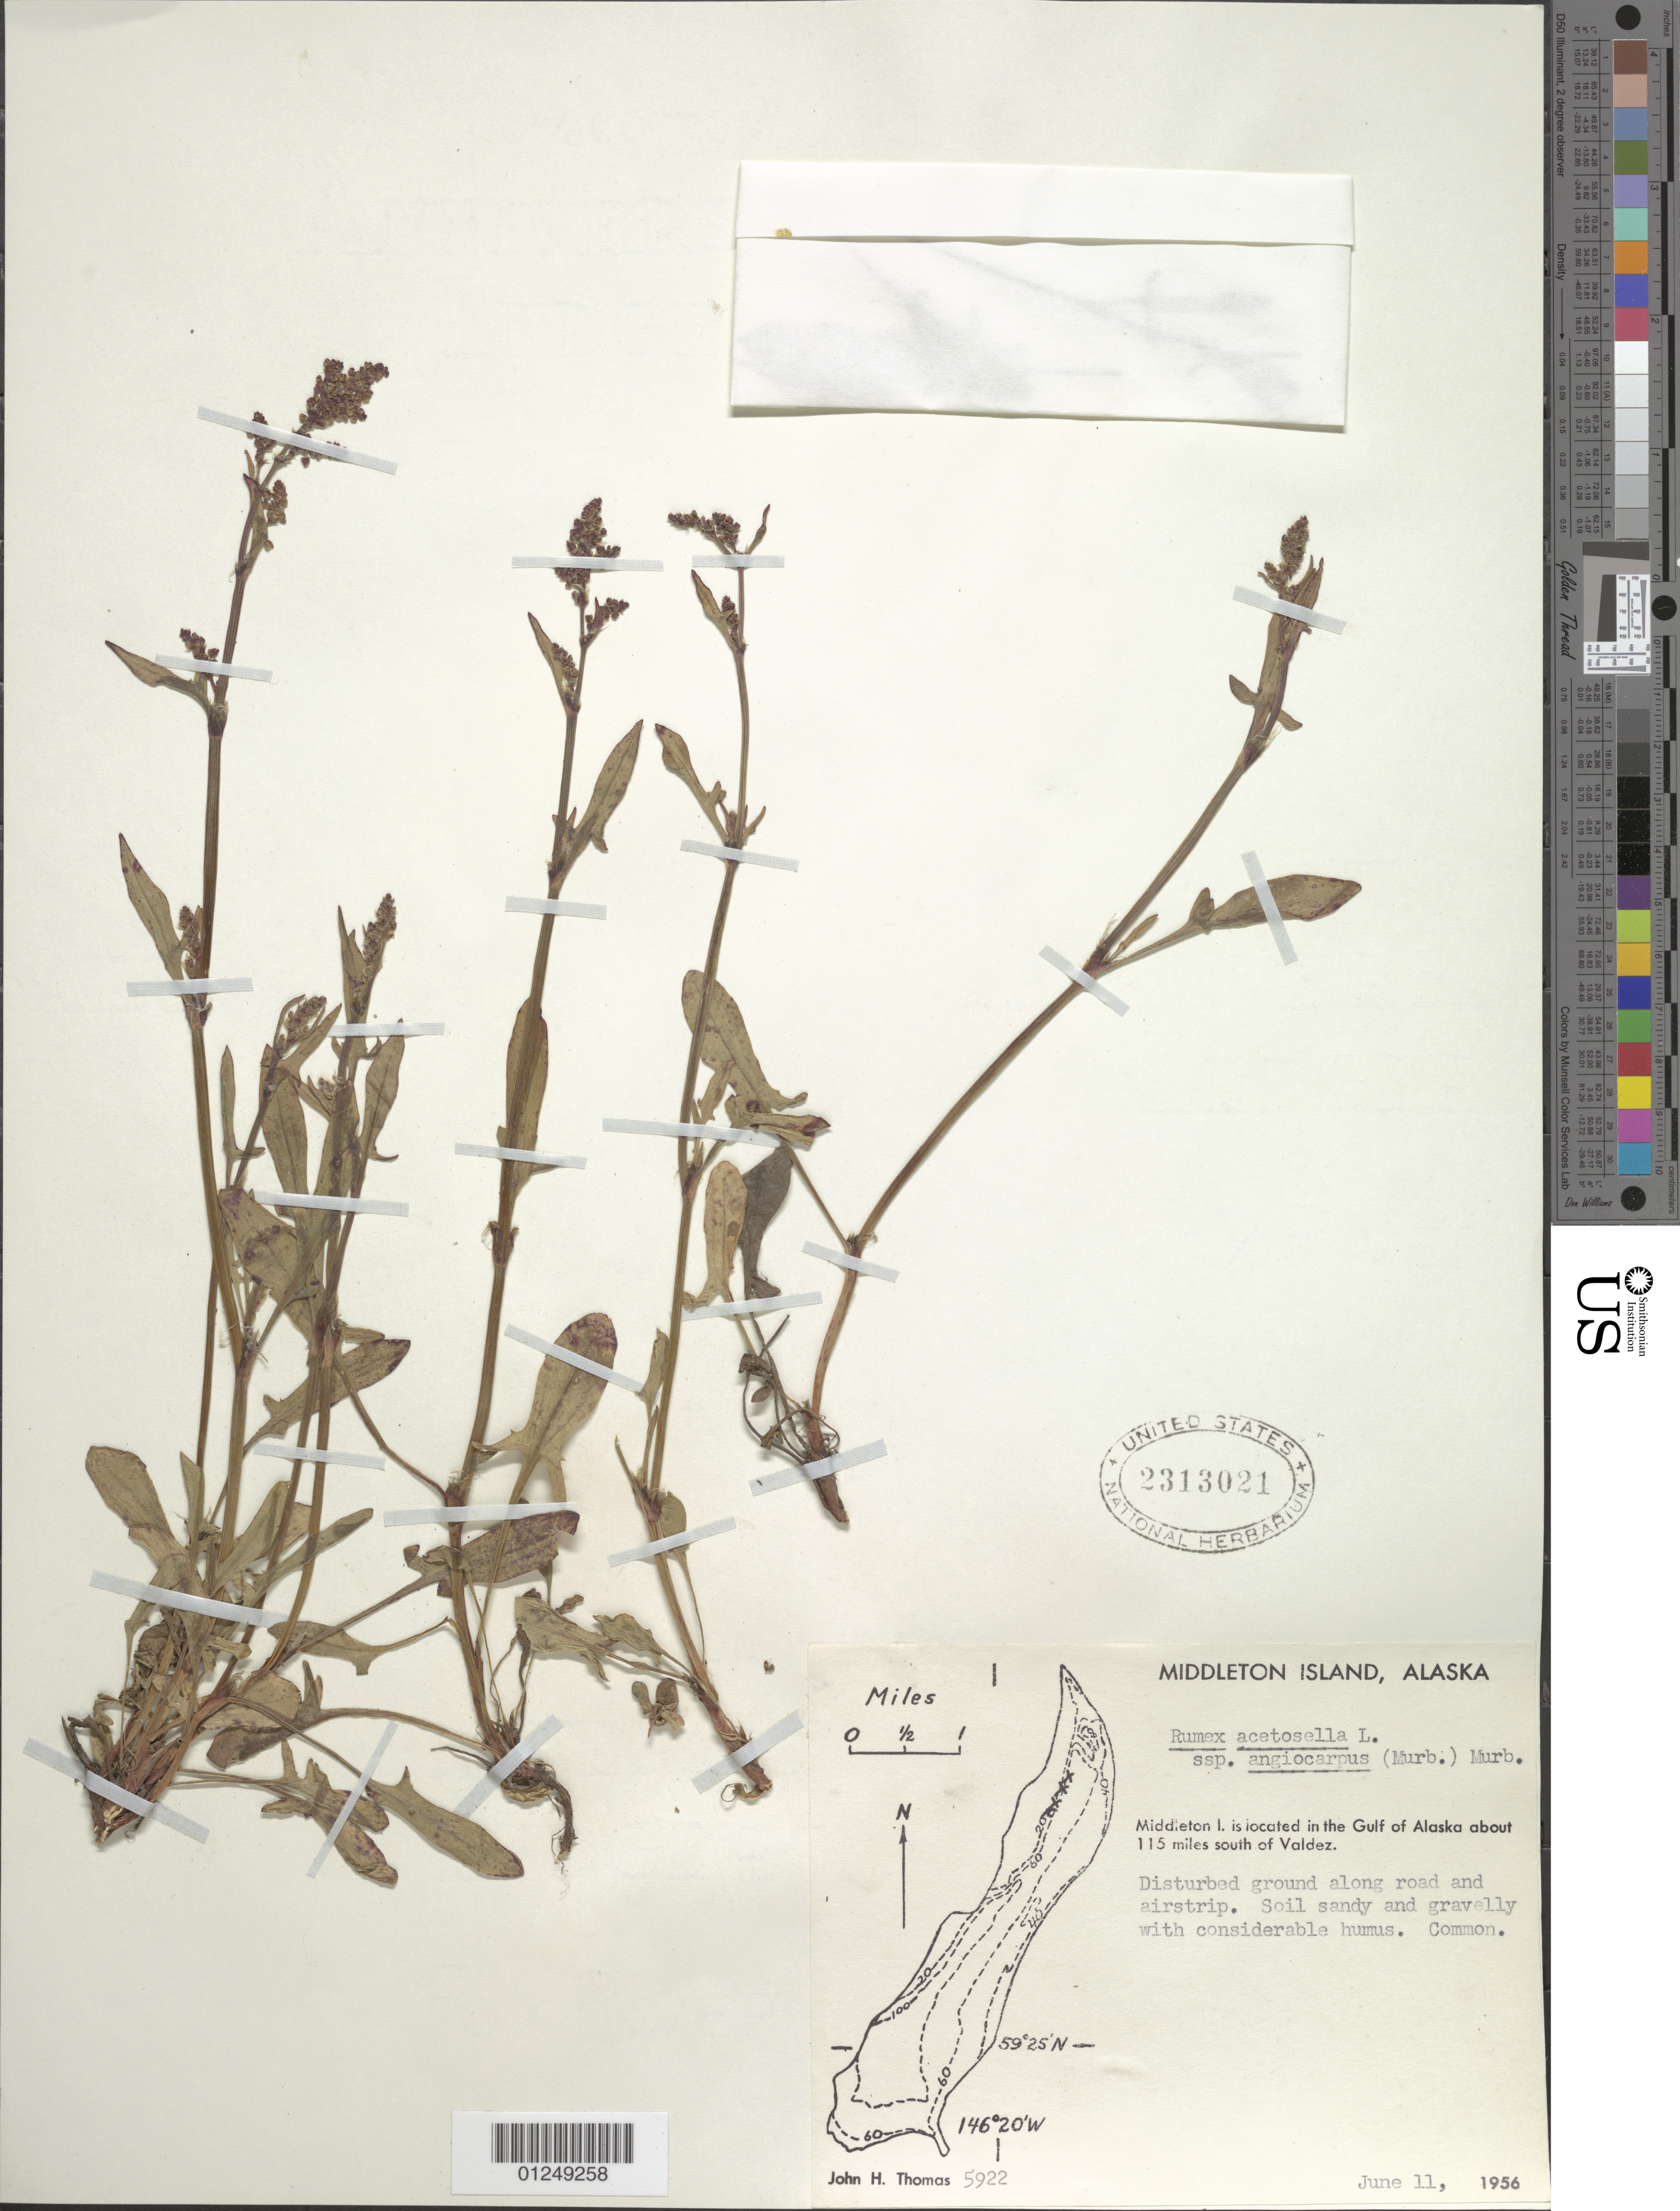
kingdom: Plantae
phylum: Tracheophyta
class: Magnoliopsida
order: Caryophyllales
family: Polygonaceae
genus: Rumex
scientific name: Rumex acetosella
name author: L.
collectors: J. H. Thomas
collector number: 5922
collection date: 1956-06-11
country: United States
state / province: Alaska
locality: Middleton Island. Middleton I. is loacated in the Gulf of Alaska about 115 miles south of Valdez. Disturbed ground along road and airstrip.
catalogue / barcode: US 2313021